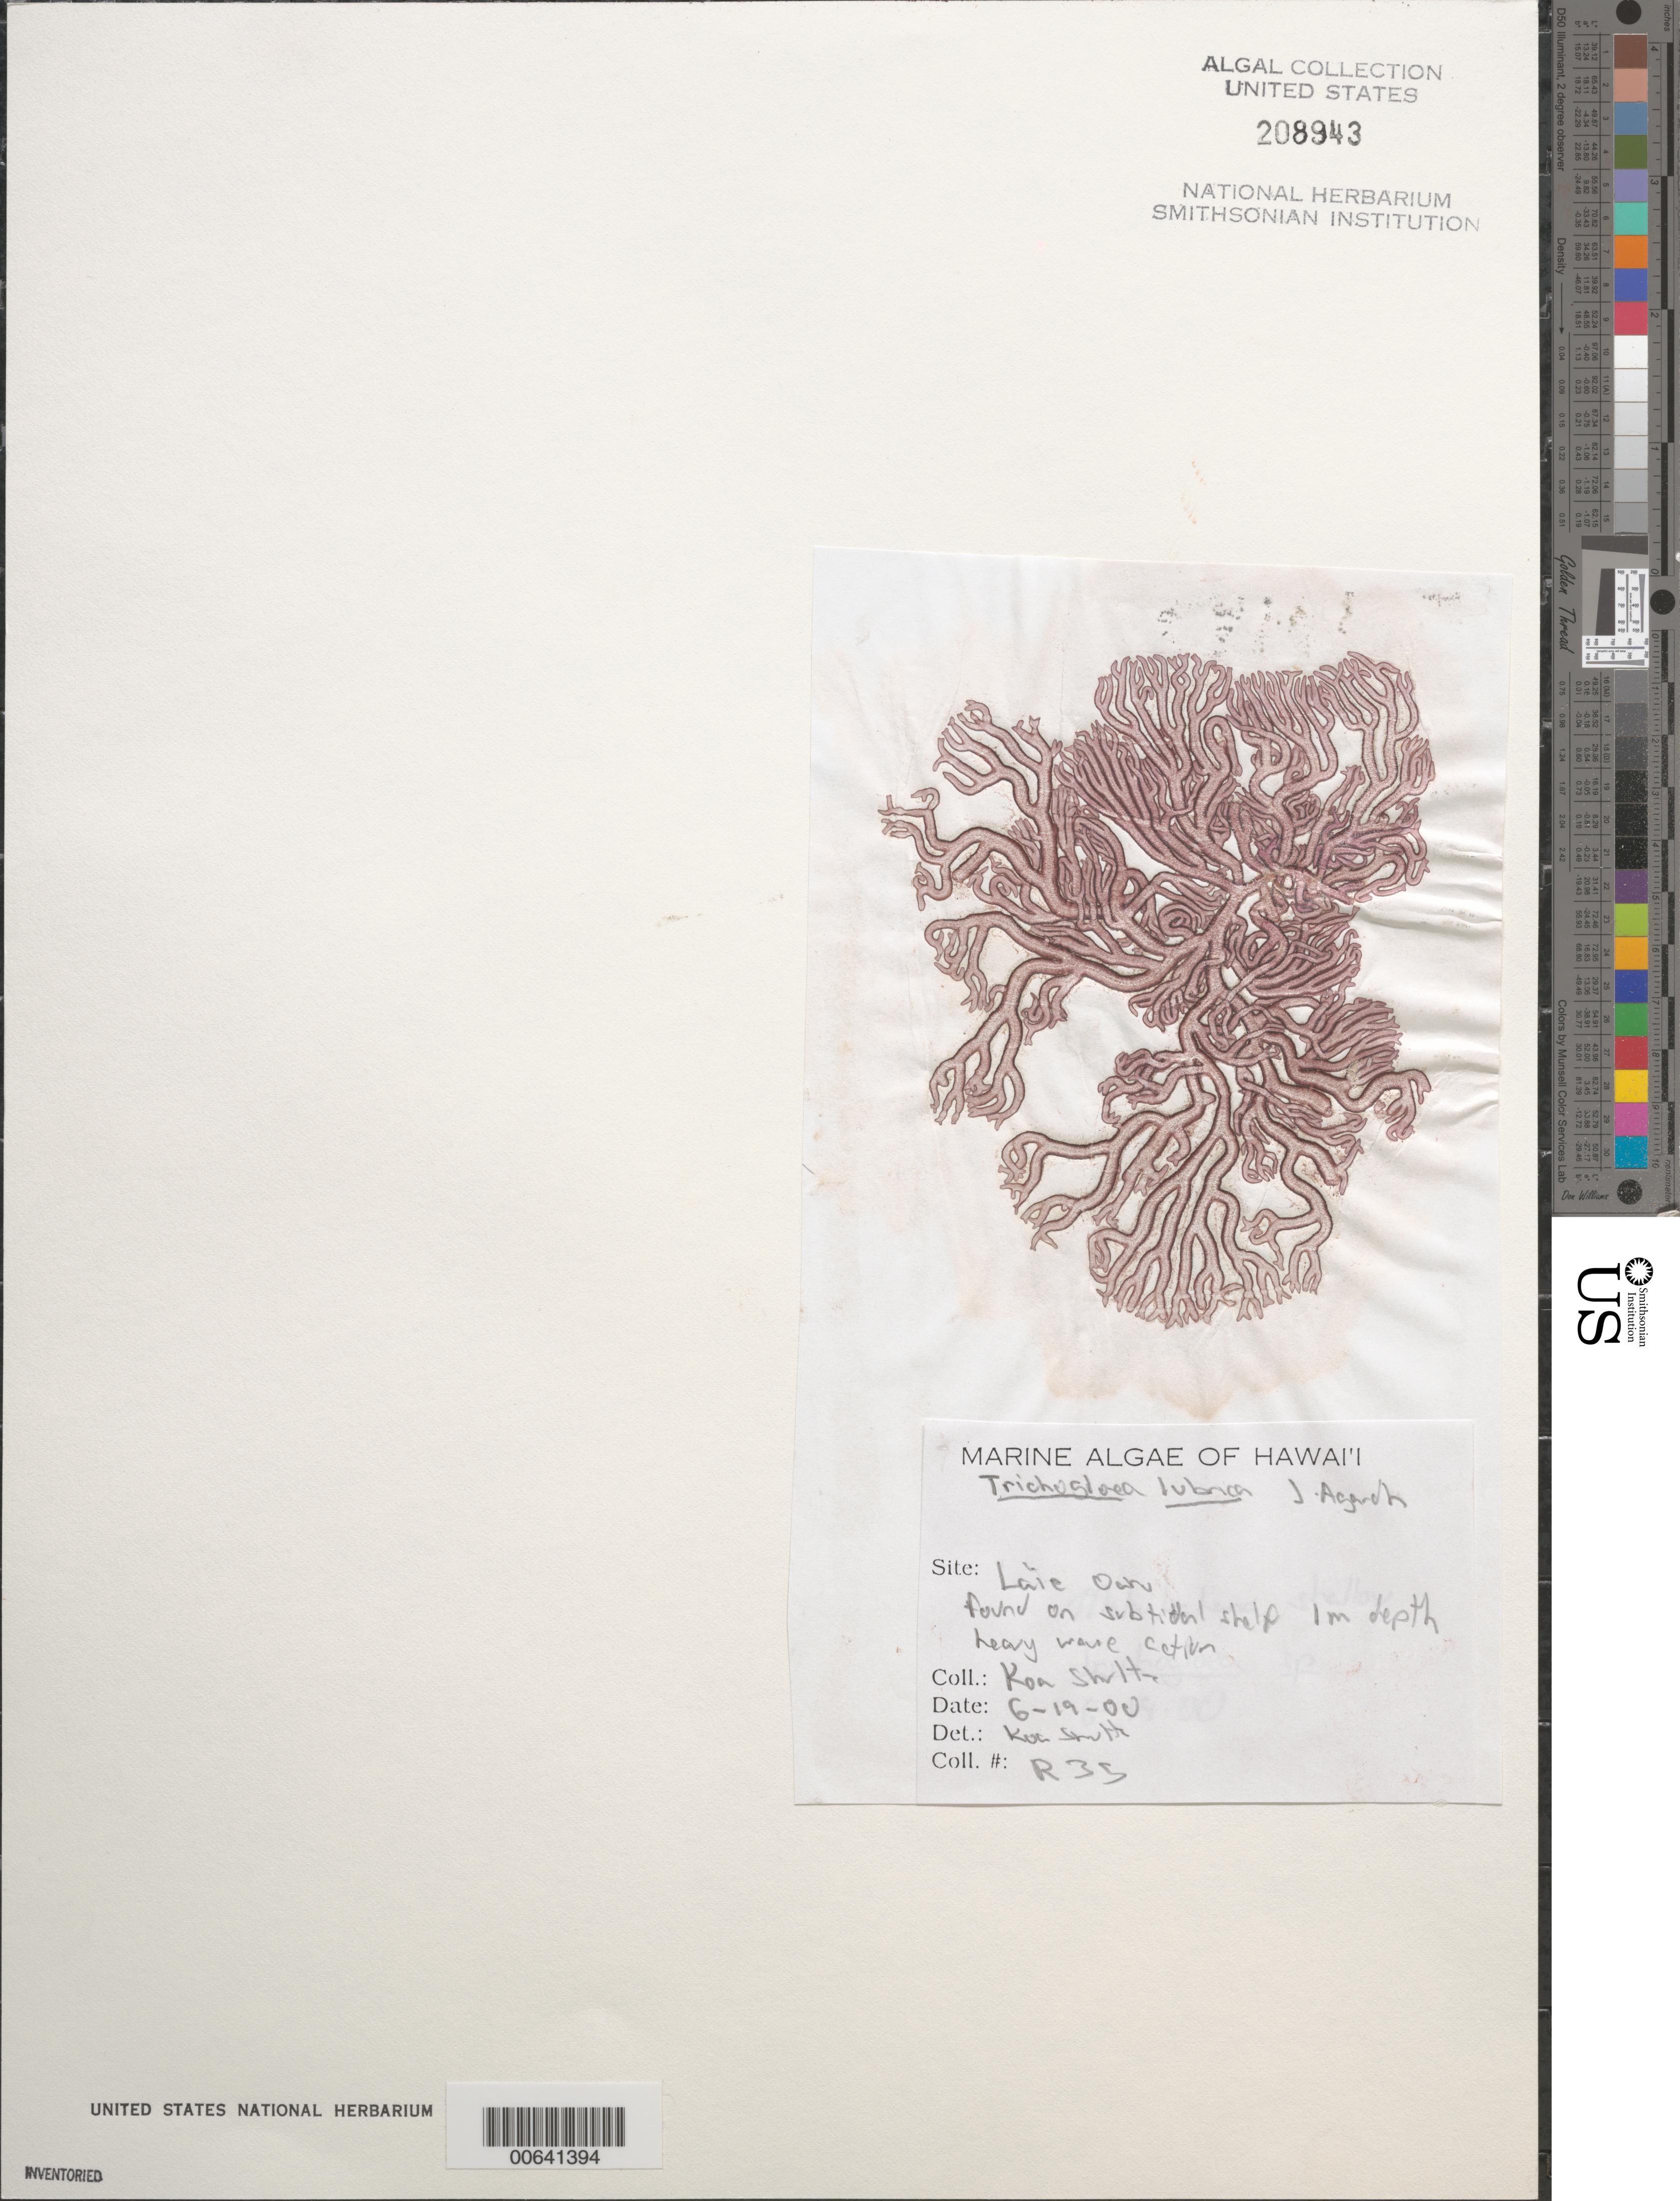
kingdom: Plantae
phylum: Rhodophyta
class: Florideophyceae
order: Nemaliales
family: Liagoraceae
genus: Trichogloea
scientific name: Trichogloea lubrica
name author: J. Agardh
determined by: Shultz, K.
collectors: K. Shultz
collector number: R35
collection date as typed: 19 Jun 2000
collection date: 2000-06-19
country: United States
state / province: Hawaii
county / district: Honolulu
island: Oahu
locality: Laie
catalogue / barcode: US 208943